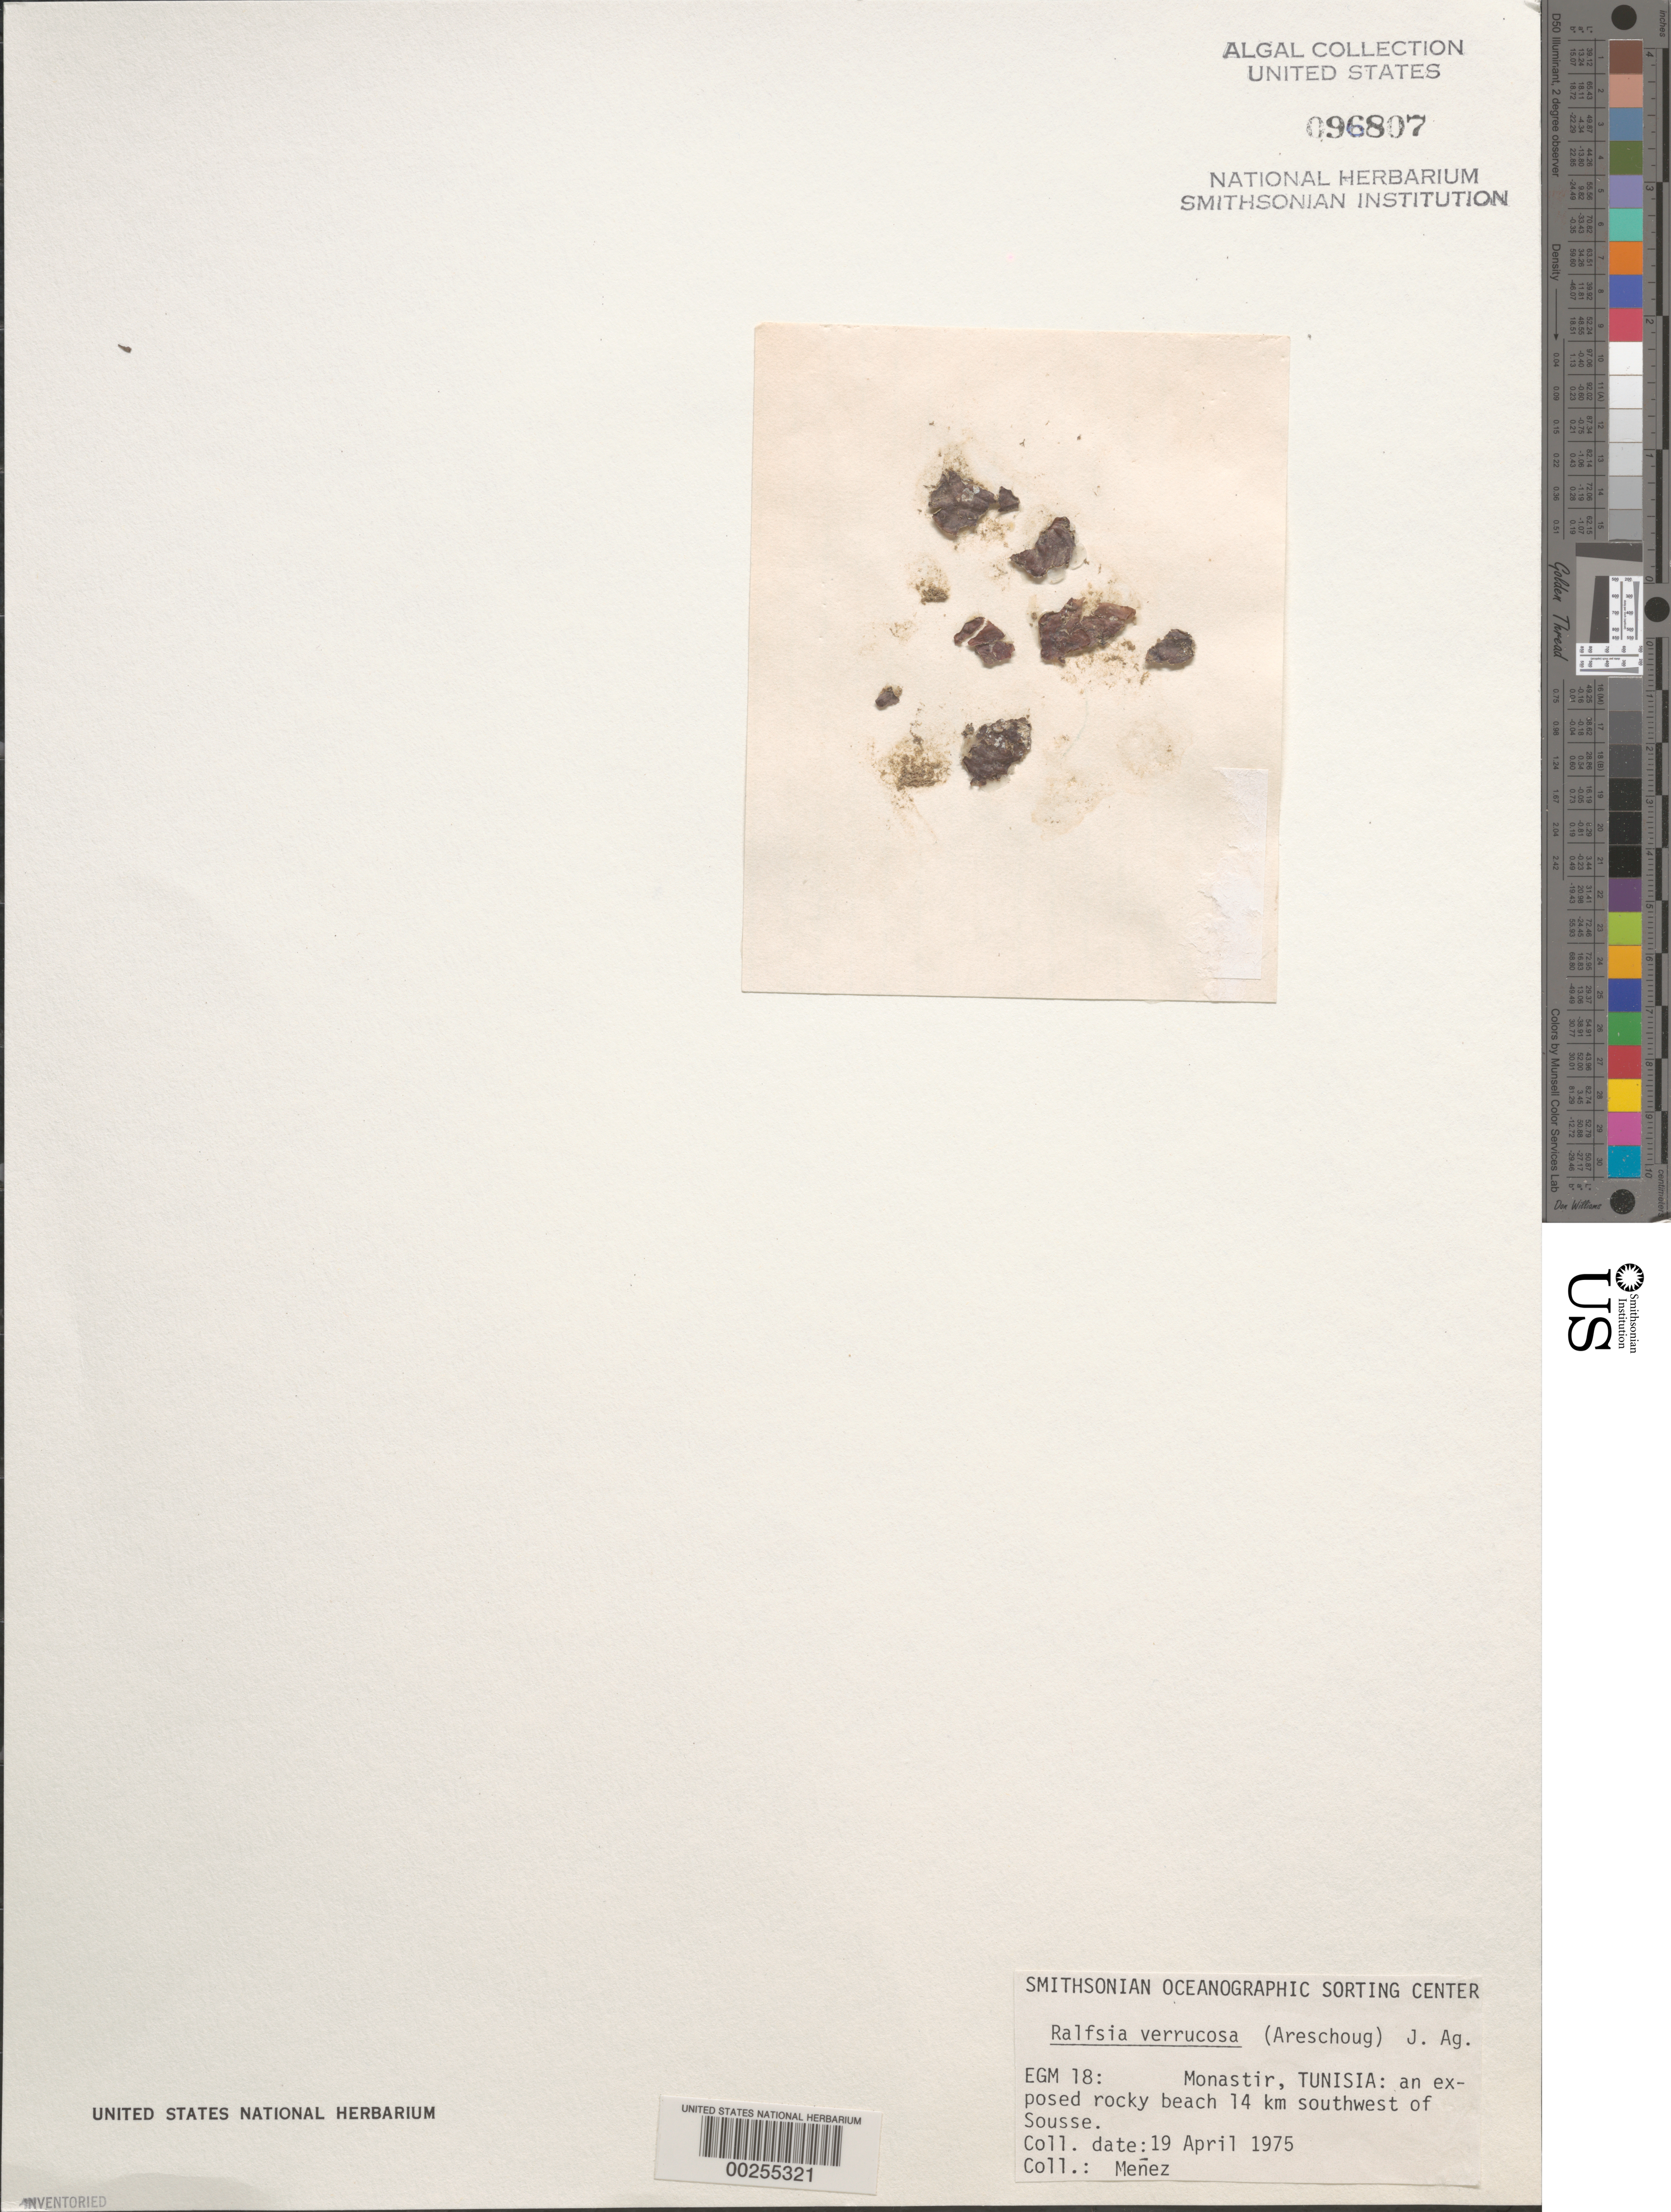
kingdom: Chromista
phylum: Ochrophyta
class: Phaeophyceae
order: Ralfsiales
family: Pseudoralfsiaceae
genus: Pseudoralfsia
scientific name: Pseudoralfsia verrucosa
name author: (Aresch.) Parente et al.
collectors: Meñez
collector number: EGM 18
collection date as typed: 19 Apr 1975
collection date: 1975-04-19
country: Tunisia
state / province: Monastir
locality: Monastir, 14 km southwest of sousse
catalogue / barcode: US 96807